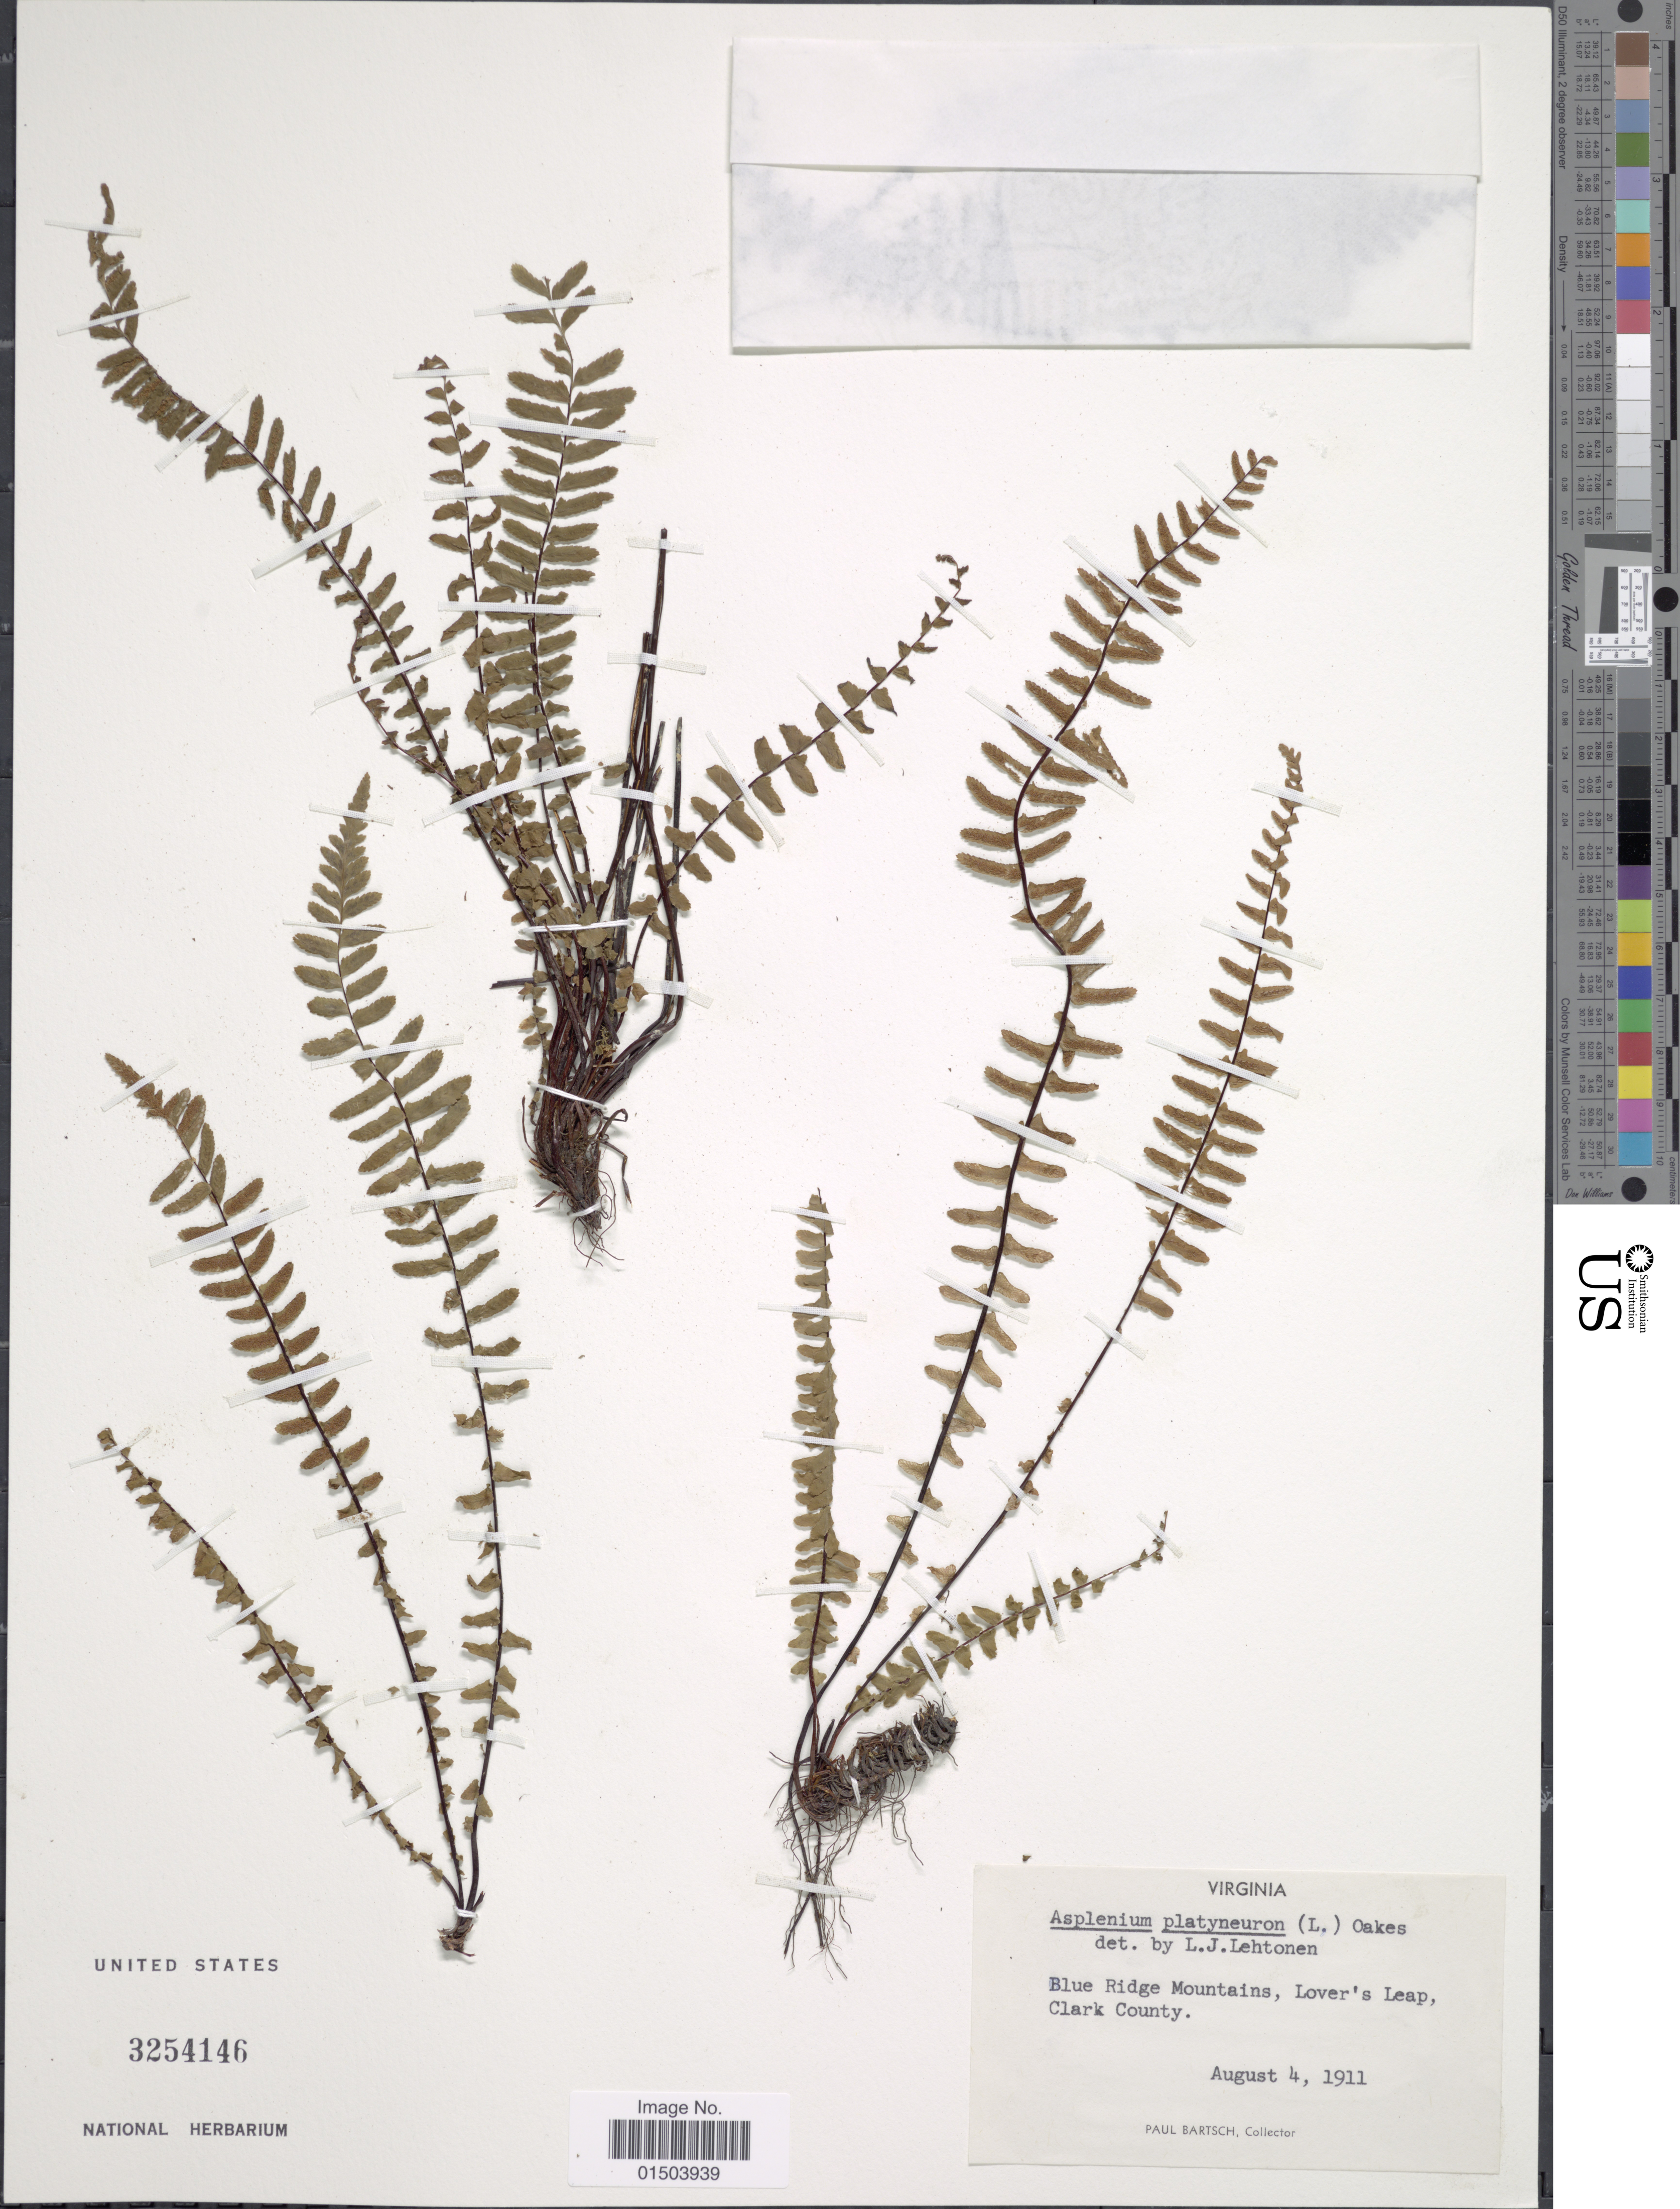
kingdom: Plantae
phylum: Tracheophyta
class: Polypodiopsida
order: Polypodiales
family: Aspleniaceae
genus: Asplenium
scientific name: Asplenium platyneuron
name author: (L.) Britton, Stearns & Poggenb.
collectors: P. Bartsch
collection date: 1911-08-04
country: United States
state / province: Virginia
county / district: Clarke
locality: Blue Ridge Mountains, Lover's Leap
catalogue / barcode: US 3254146